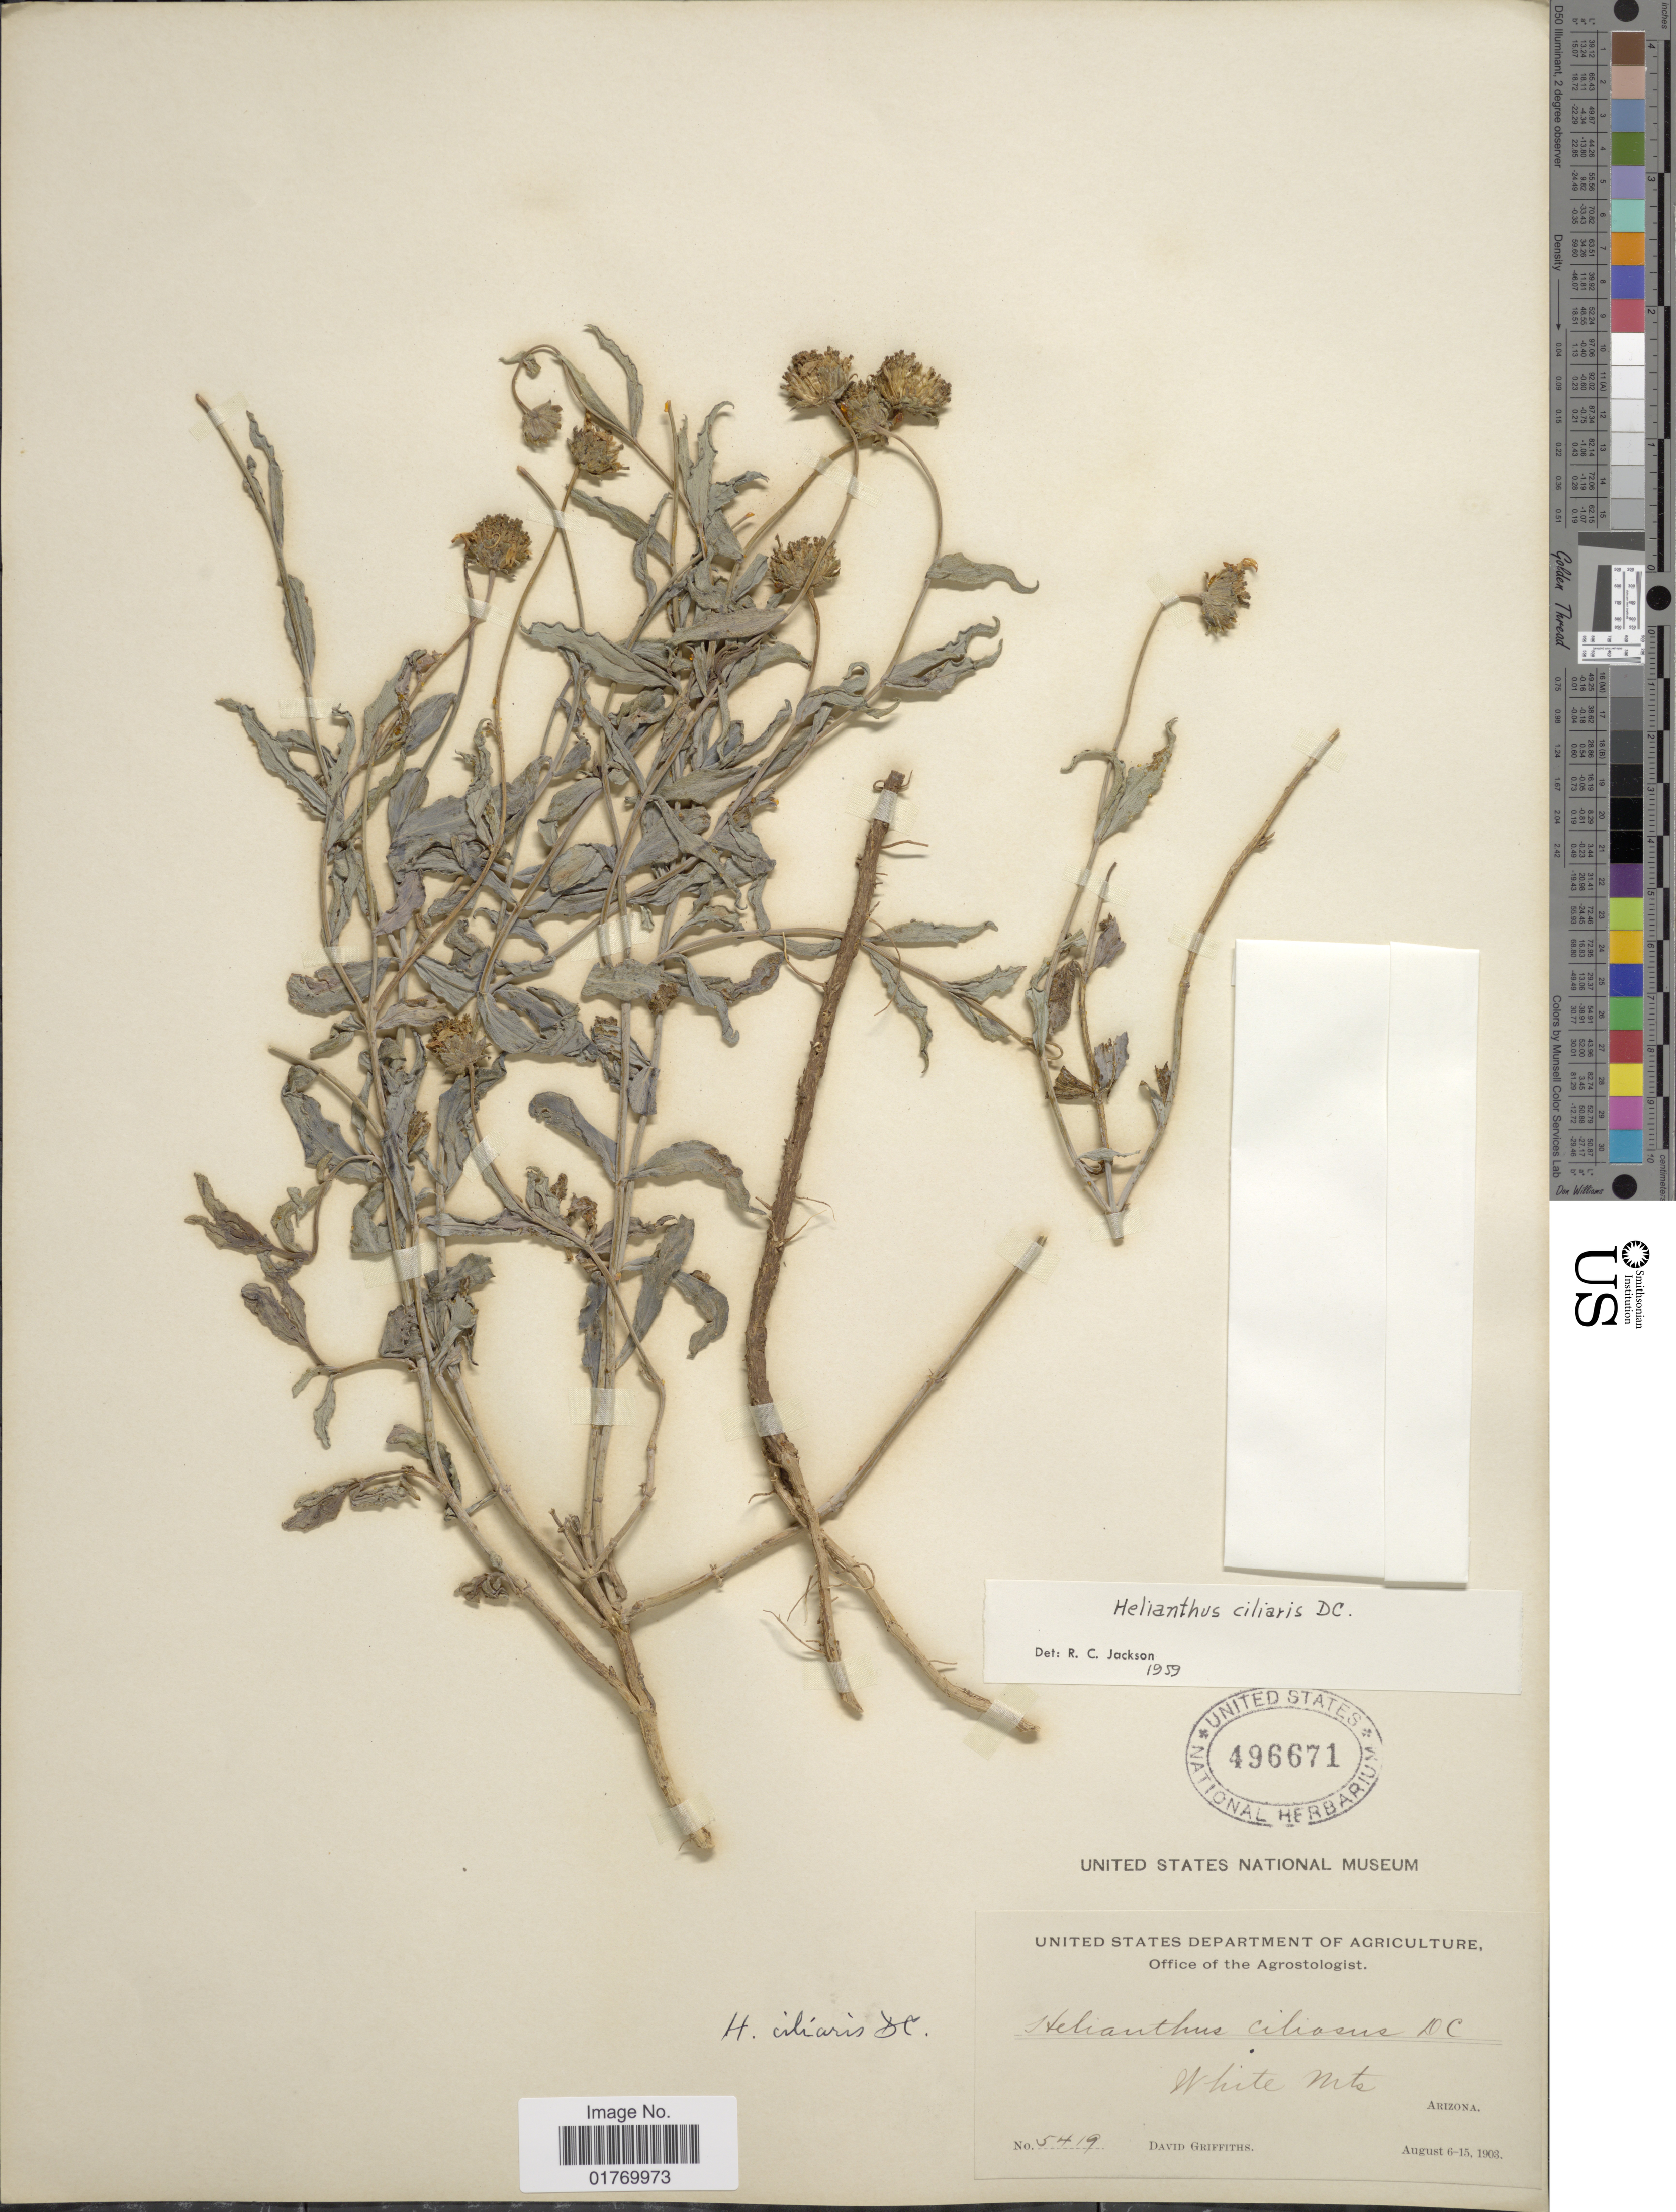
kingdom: Plantae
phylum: Tracheophyta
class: Magnoliopsida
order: Asterales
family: Asteraceae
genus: Helianthus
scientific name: Helianthus ciliaris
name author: DC.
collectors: D. Griffiths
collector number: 5419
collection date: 1903-08-06/1903-08-15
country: United States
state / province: Arizona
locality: Whote Mts., Arizona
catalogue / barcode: US 496671